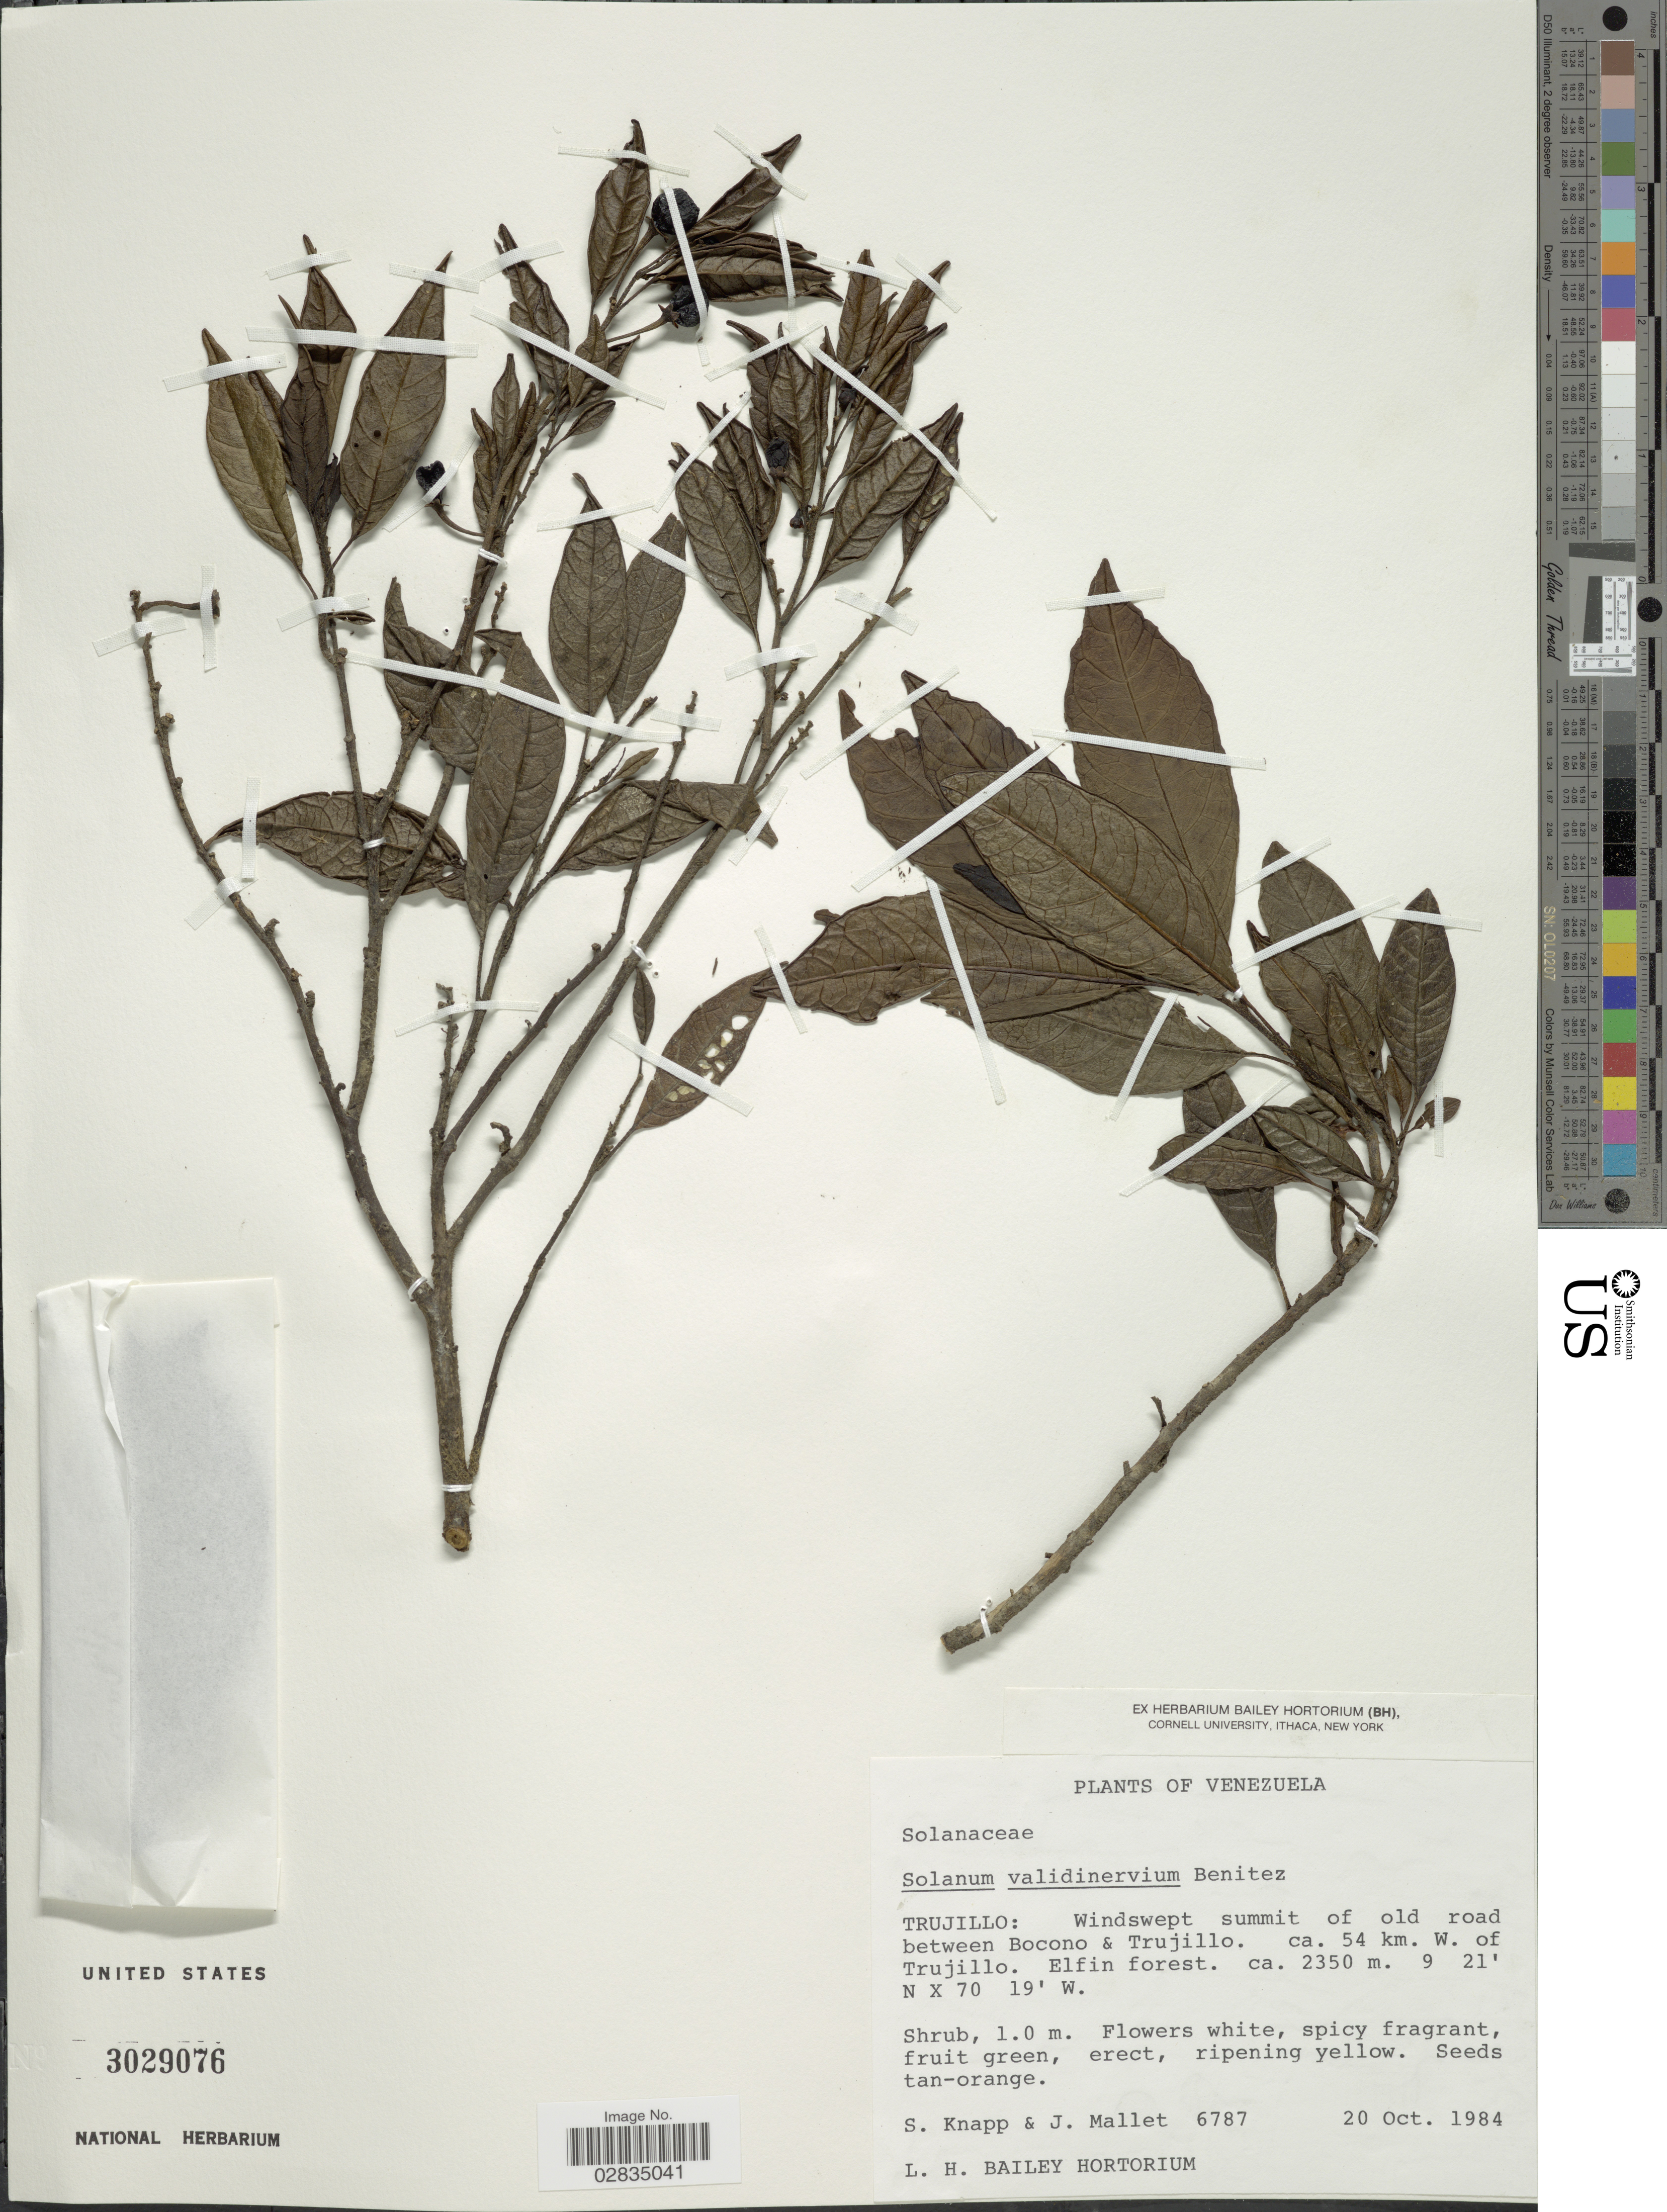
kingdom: Plantae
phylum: Tracheophyta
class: Magnoliopsida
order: Solanales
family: Solanaceae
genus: Solanum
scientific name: Solanum validinervium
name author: Benítez & S. Knapp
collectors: S. Knapp & J. Mallet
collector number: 6787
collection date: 1984-10-20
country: Venezuela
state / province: Trujillo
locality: Windswept summit of old road between Bocono & Trujillo, ca. 54 km. W. of Trujillo, Elfin forest.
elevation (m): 2350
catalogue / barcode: US 3029076